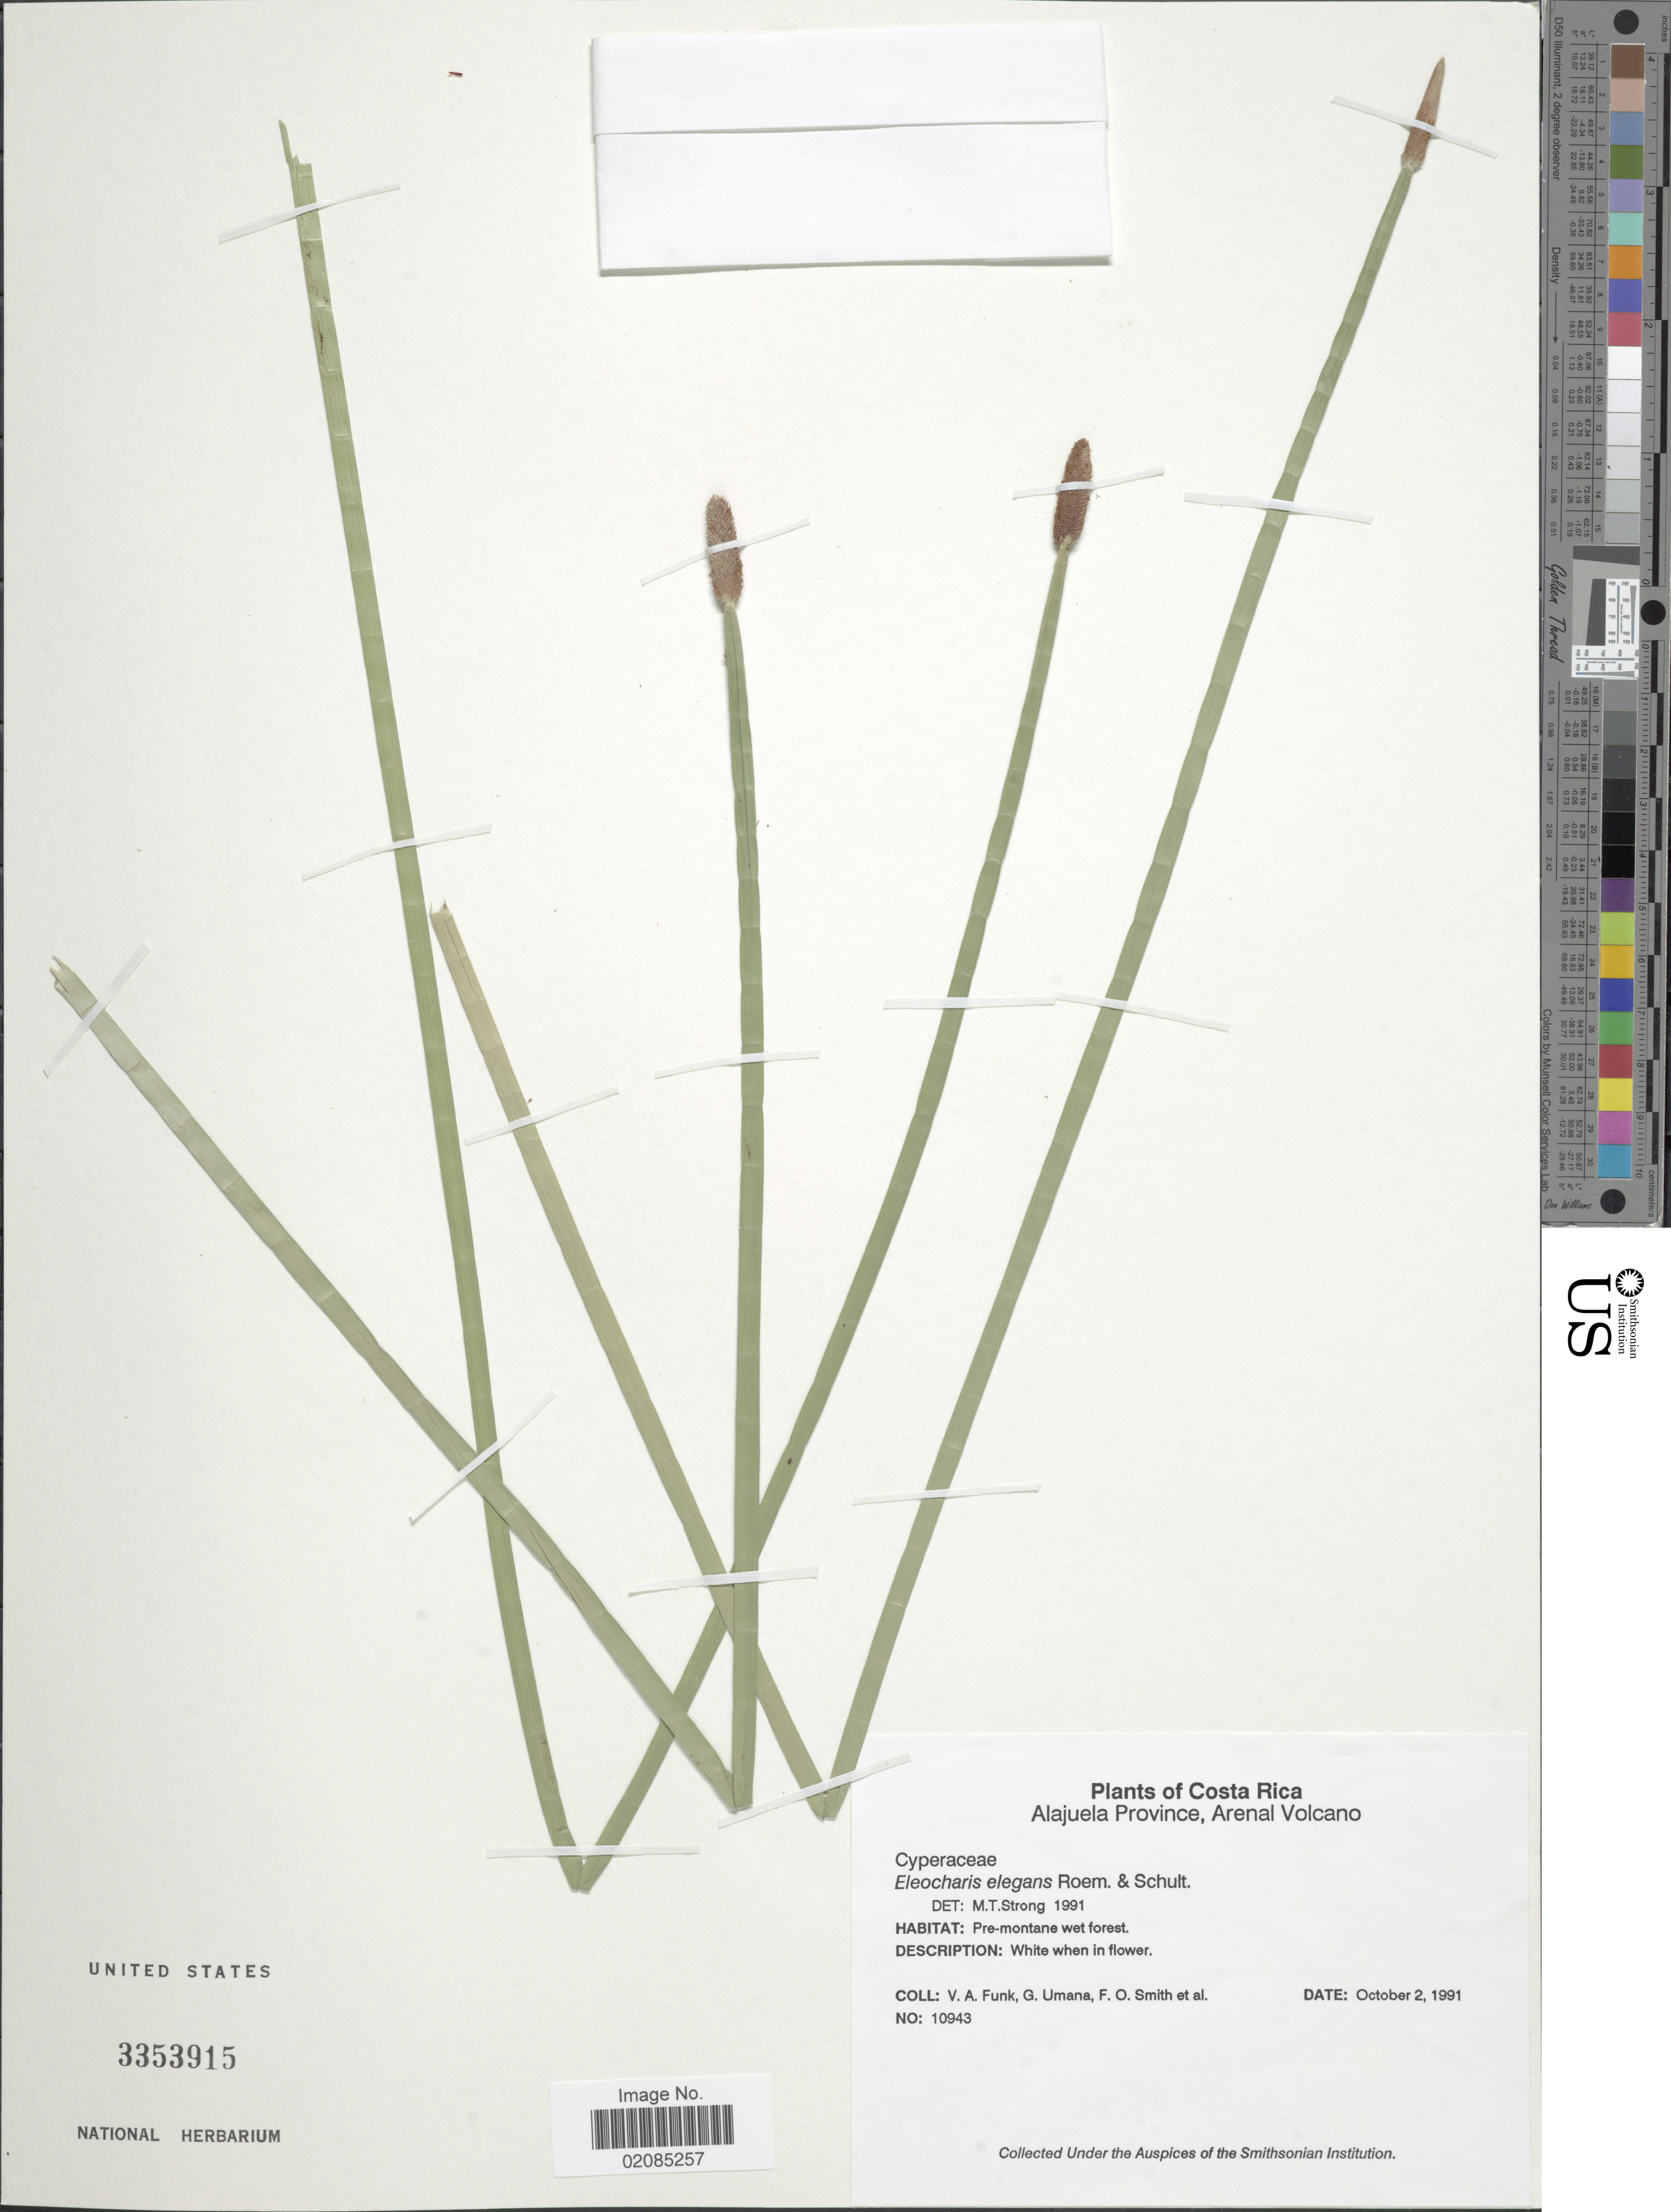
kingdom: Plantae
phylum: Tracheophyta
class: Liliopsida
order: Poales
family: Cyperaceae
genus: Eleocharis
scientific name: Eleocharis elegans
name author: (Kunth) Roem. & Schult.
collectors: V. Funk, G. Umana, F. Smith & et al.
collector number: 10943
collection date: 1991-10-02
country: Costa Rica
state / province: Alajuela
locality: Alejuela Province, Arenal Volcano. Pre- montane wet forest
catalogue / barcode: US 3353915